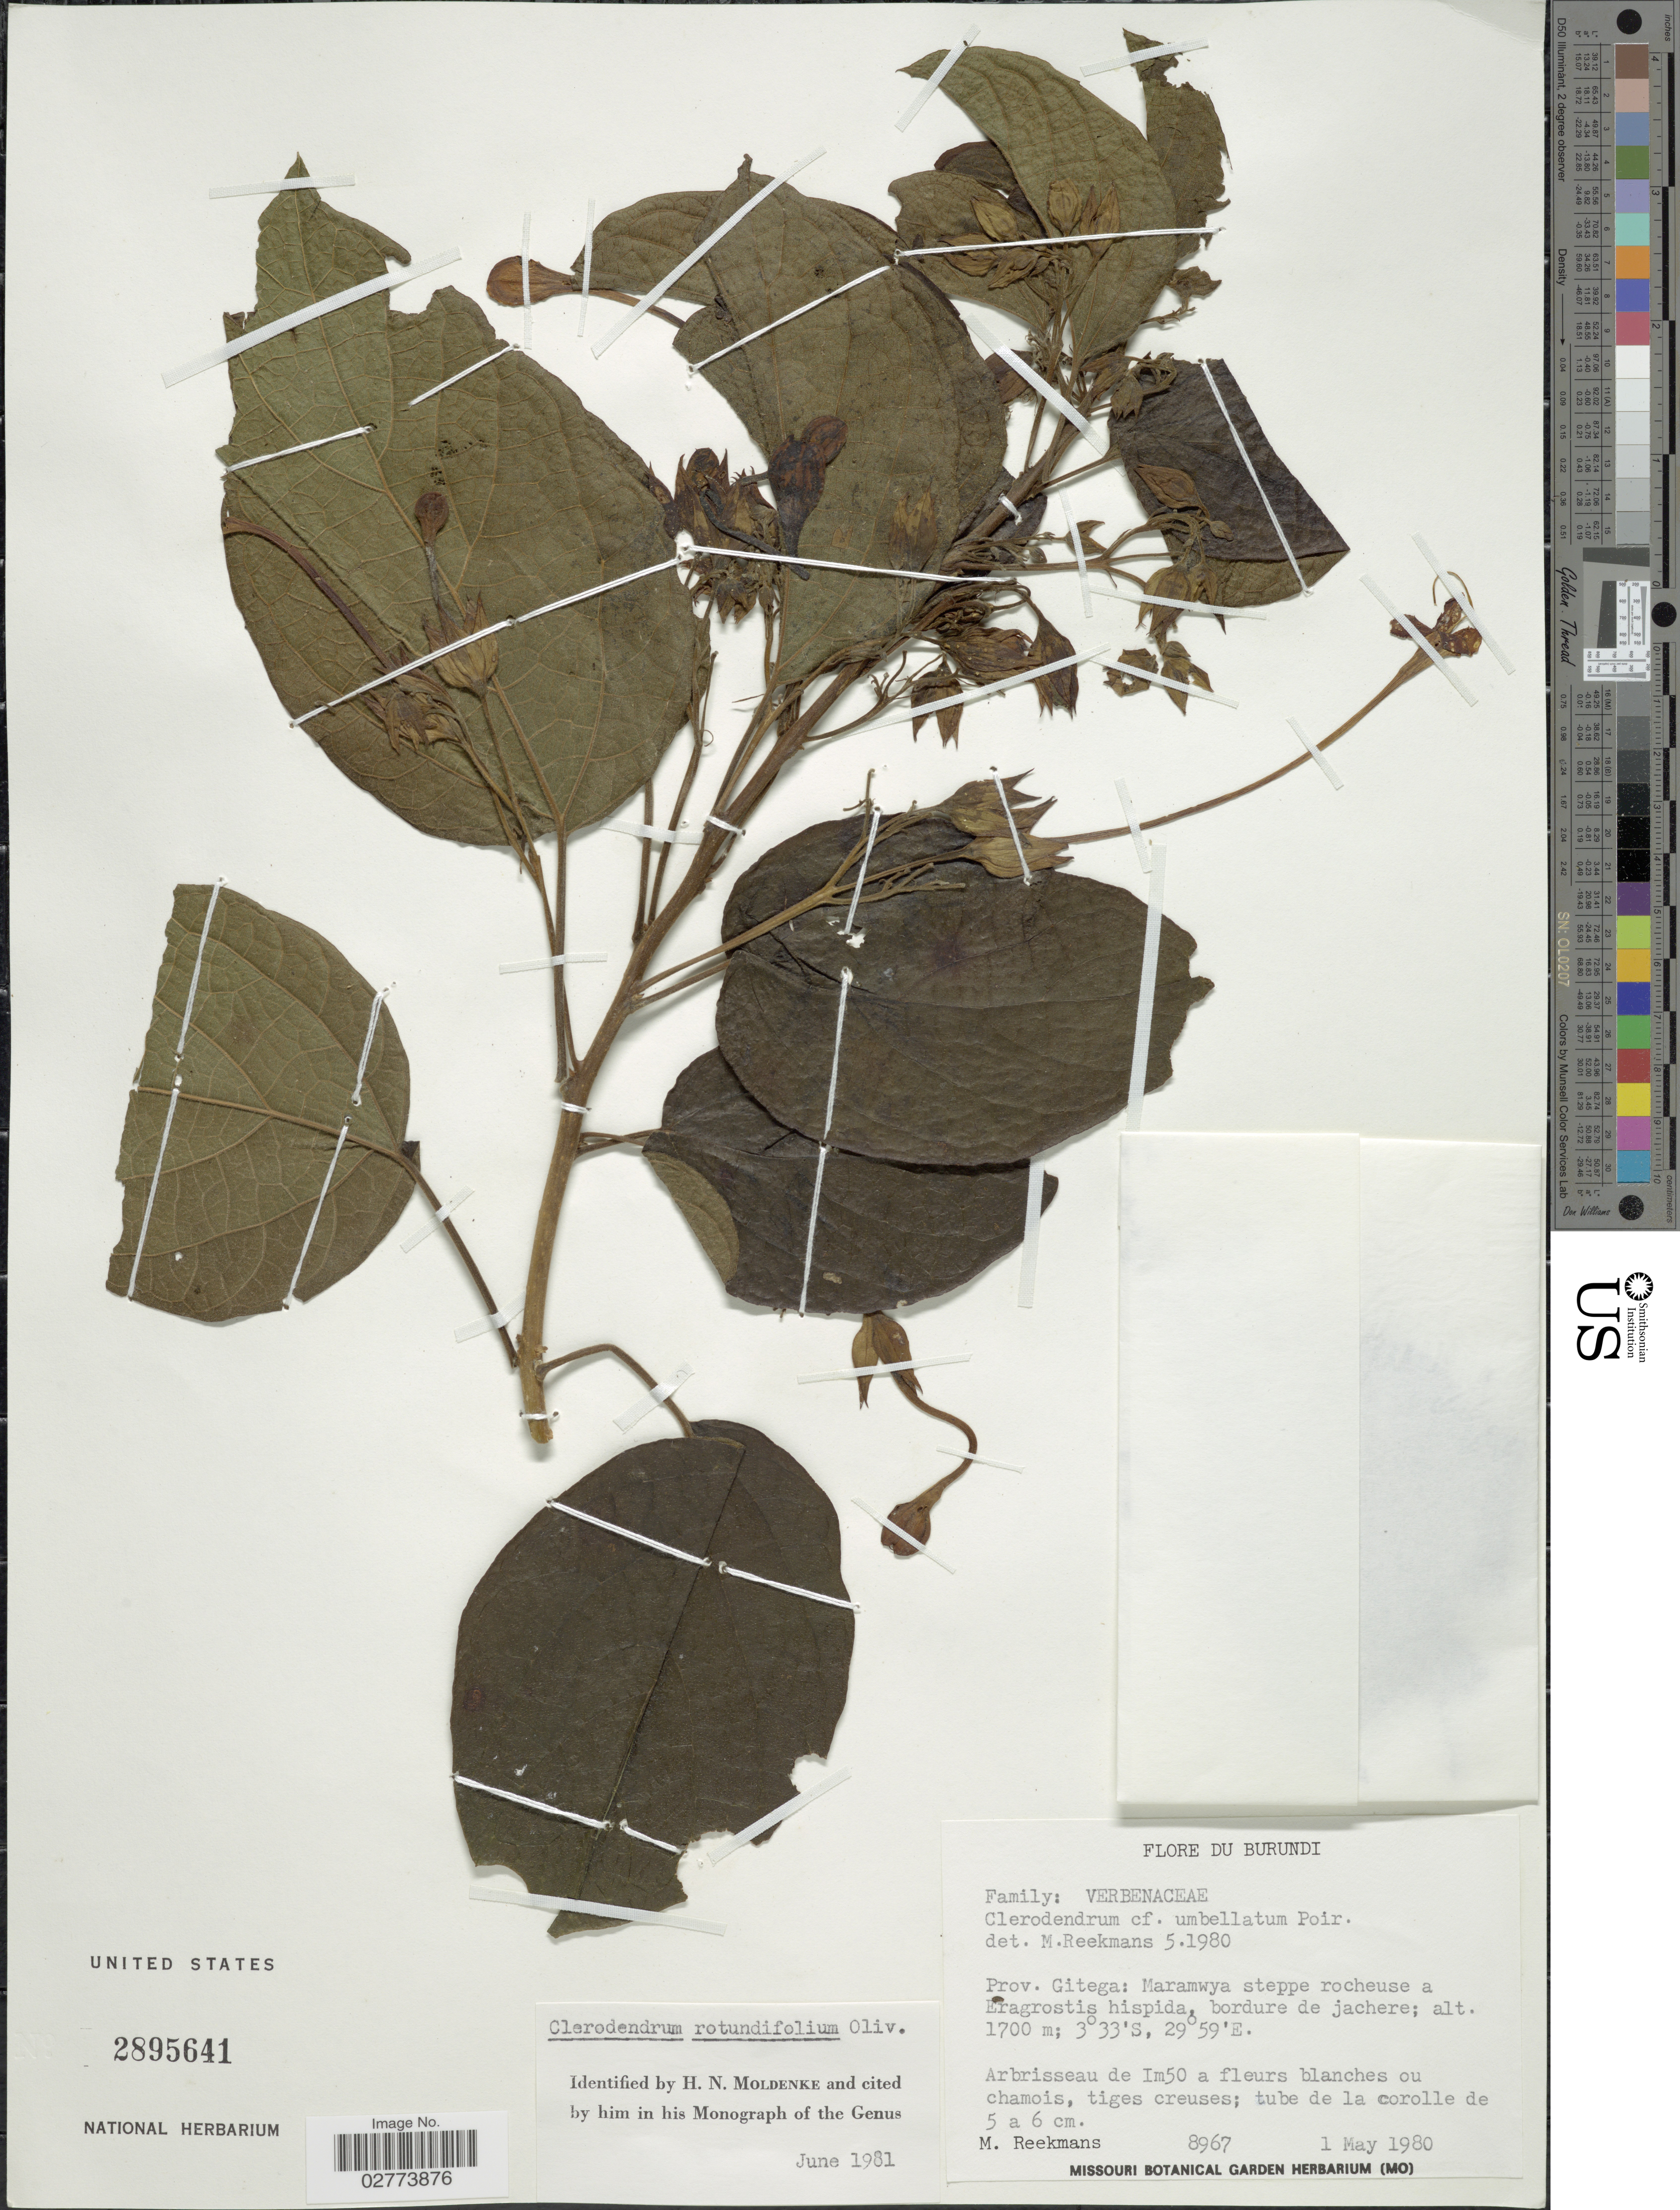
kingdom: Plantae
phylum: Tracheophyta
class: Magnoliopsida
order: Lamiales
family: Lamiaceae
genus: Clerodendrum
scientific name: Clerodendrum rotundifolium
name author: Oliv.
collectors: M. Reekmans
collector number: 8967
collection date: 1980-05-01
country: Burundi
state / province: Gitega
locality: Maramwya steppe rocheuse a Eragrostis hispida, bordure de jachere.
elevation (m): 1700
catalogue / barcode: US 2895641